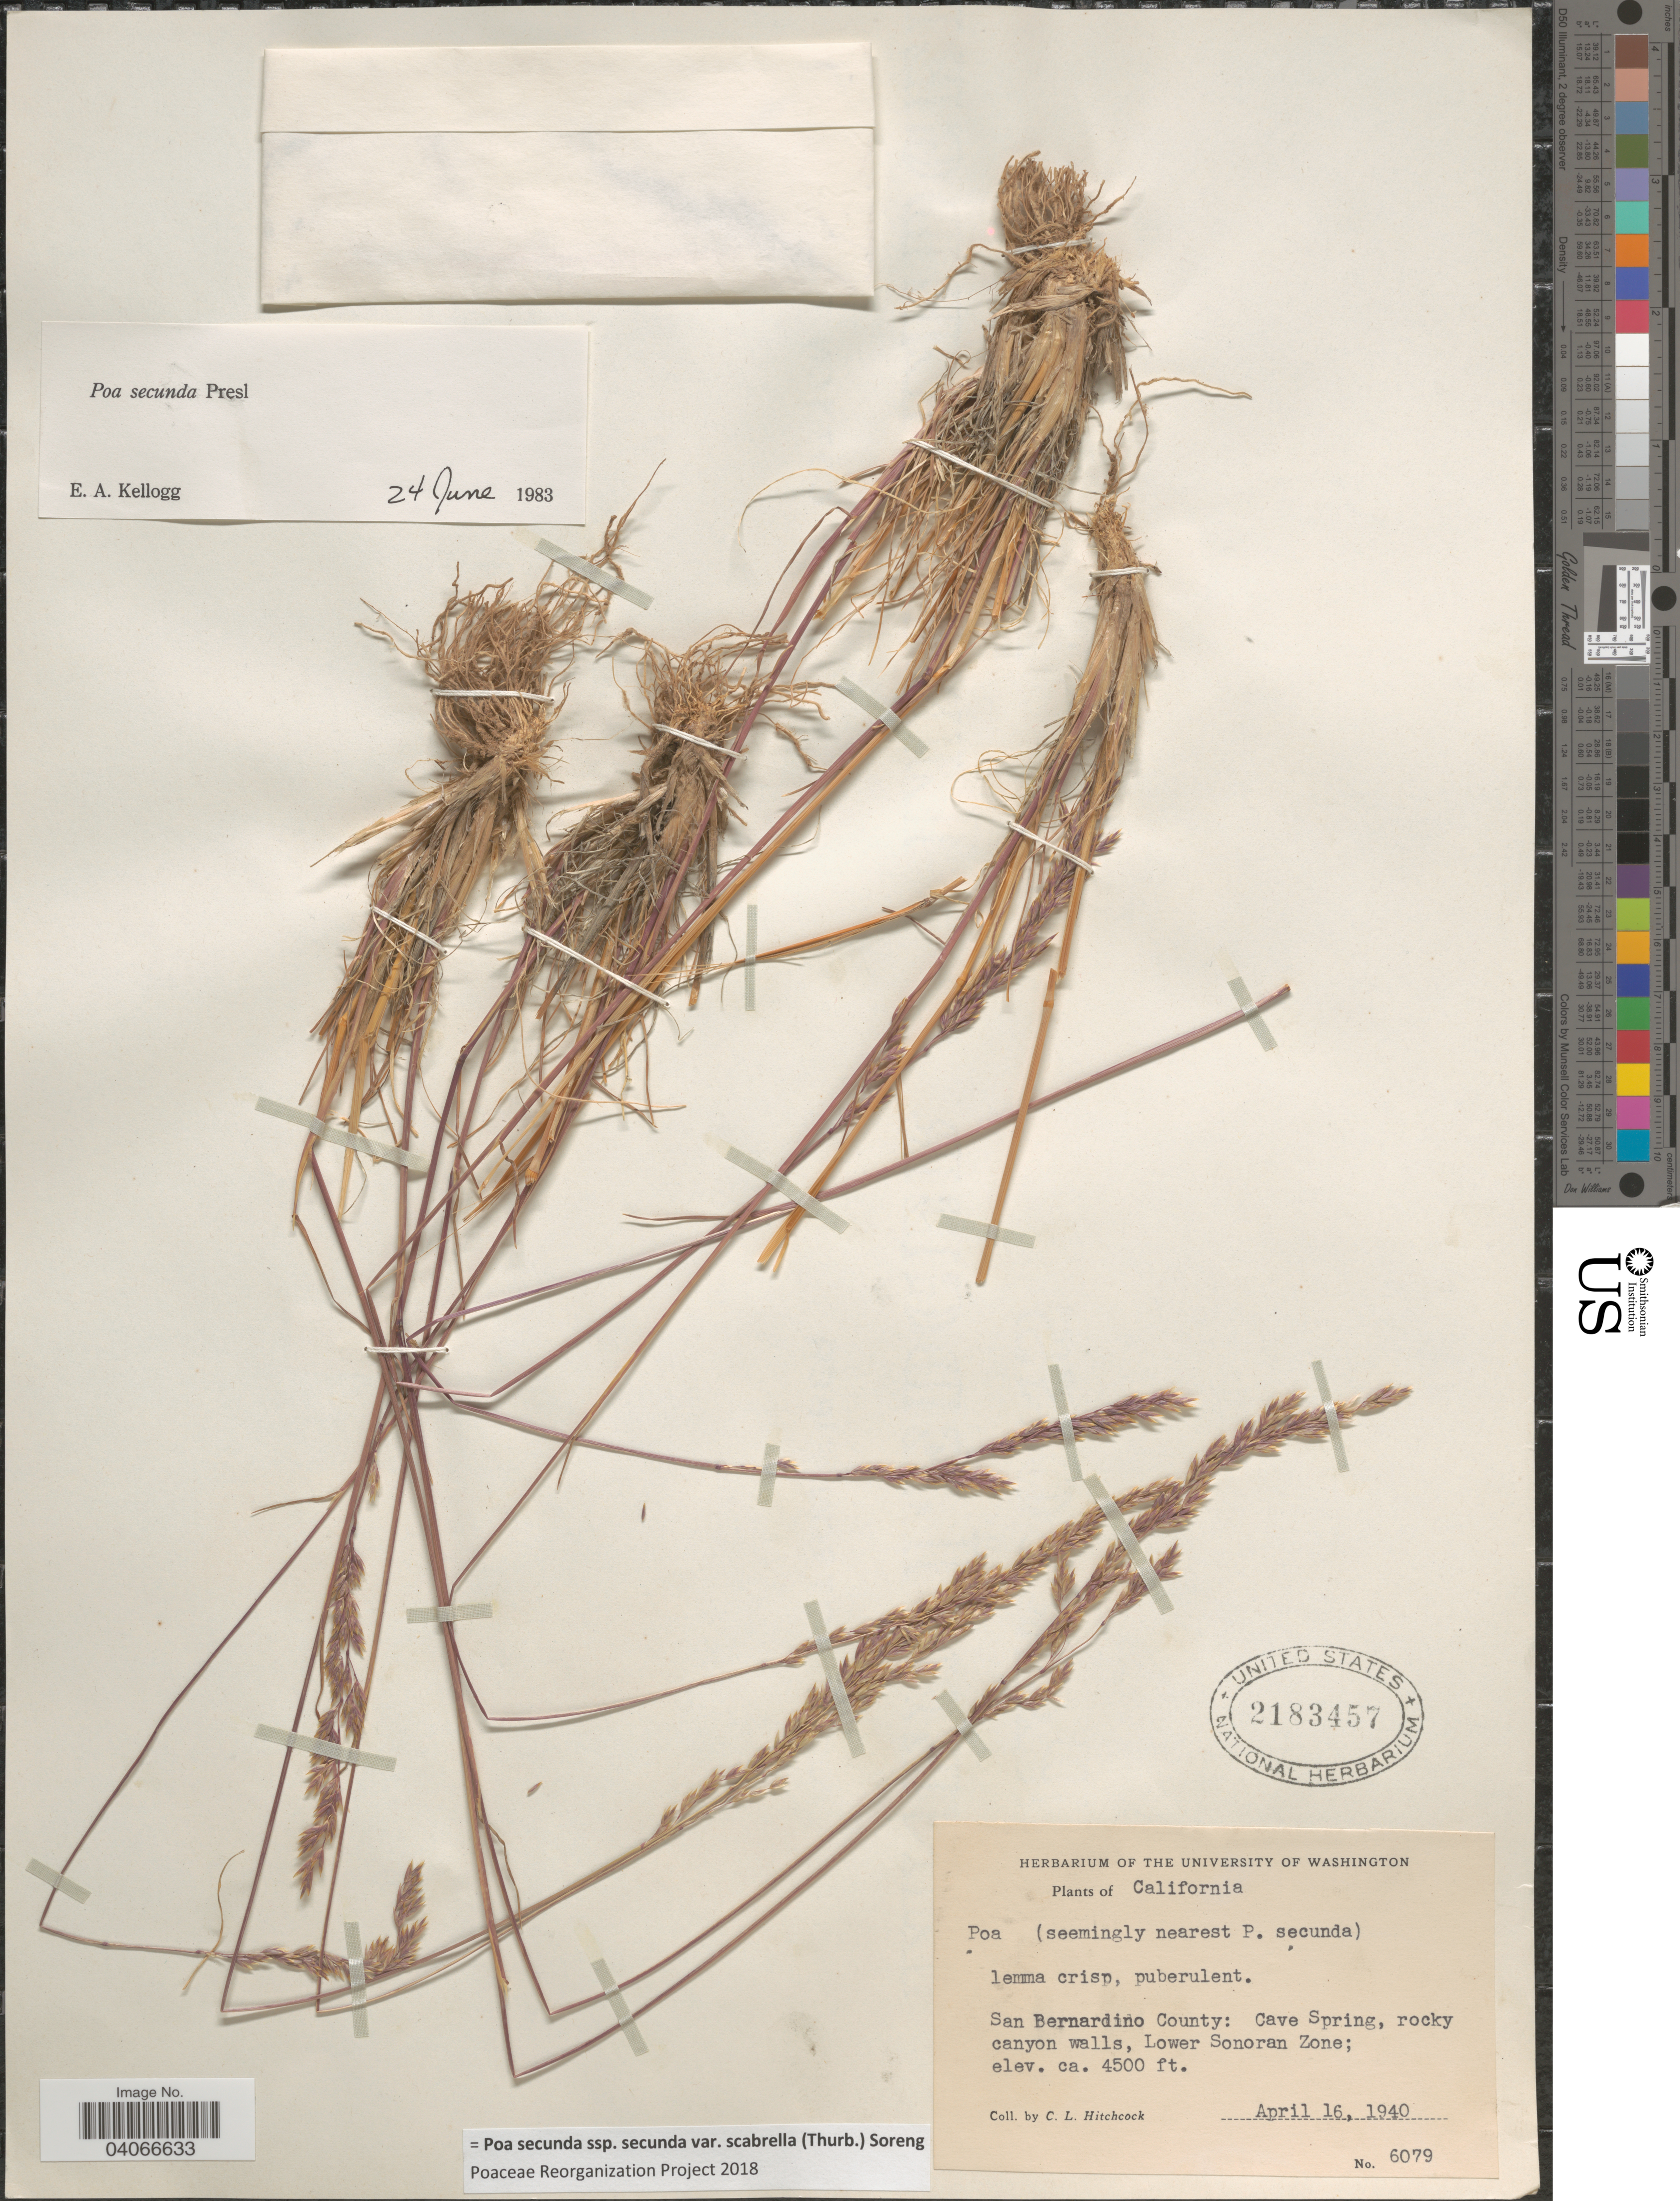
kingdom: Plantae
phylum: Tracheophyta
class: Liliopsida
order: Poales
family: Poaceae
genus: Poa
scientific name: Poa secunda subsp. secunda var. scabrella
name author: (Thurb.) Soreng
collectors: C. L. Hitchcock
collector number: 6079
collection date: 1940-04-16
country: United States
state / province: California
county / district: San Bernardino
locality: San Bernardino County: Cave Spring, rocky canyon walls, Lower Sonoran Zone.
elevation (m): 1372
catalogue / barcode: US 2183457